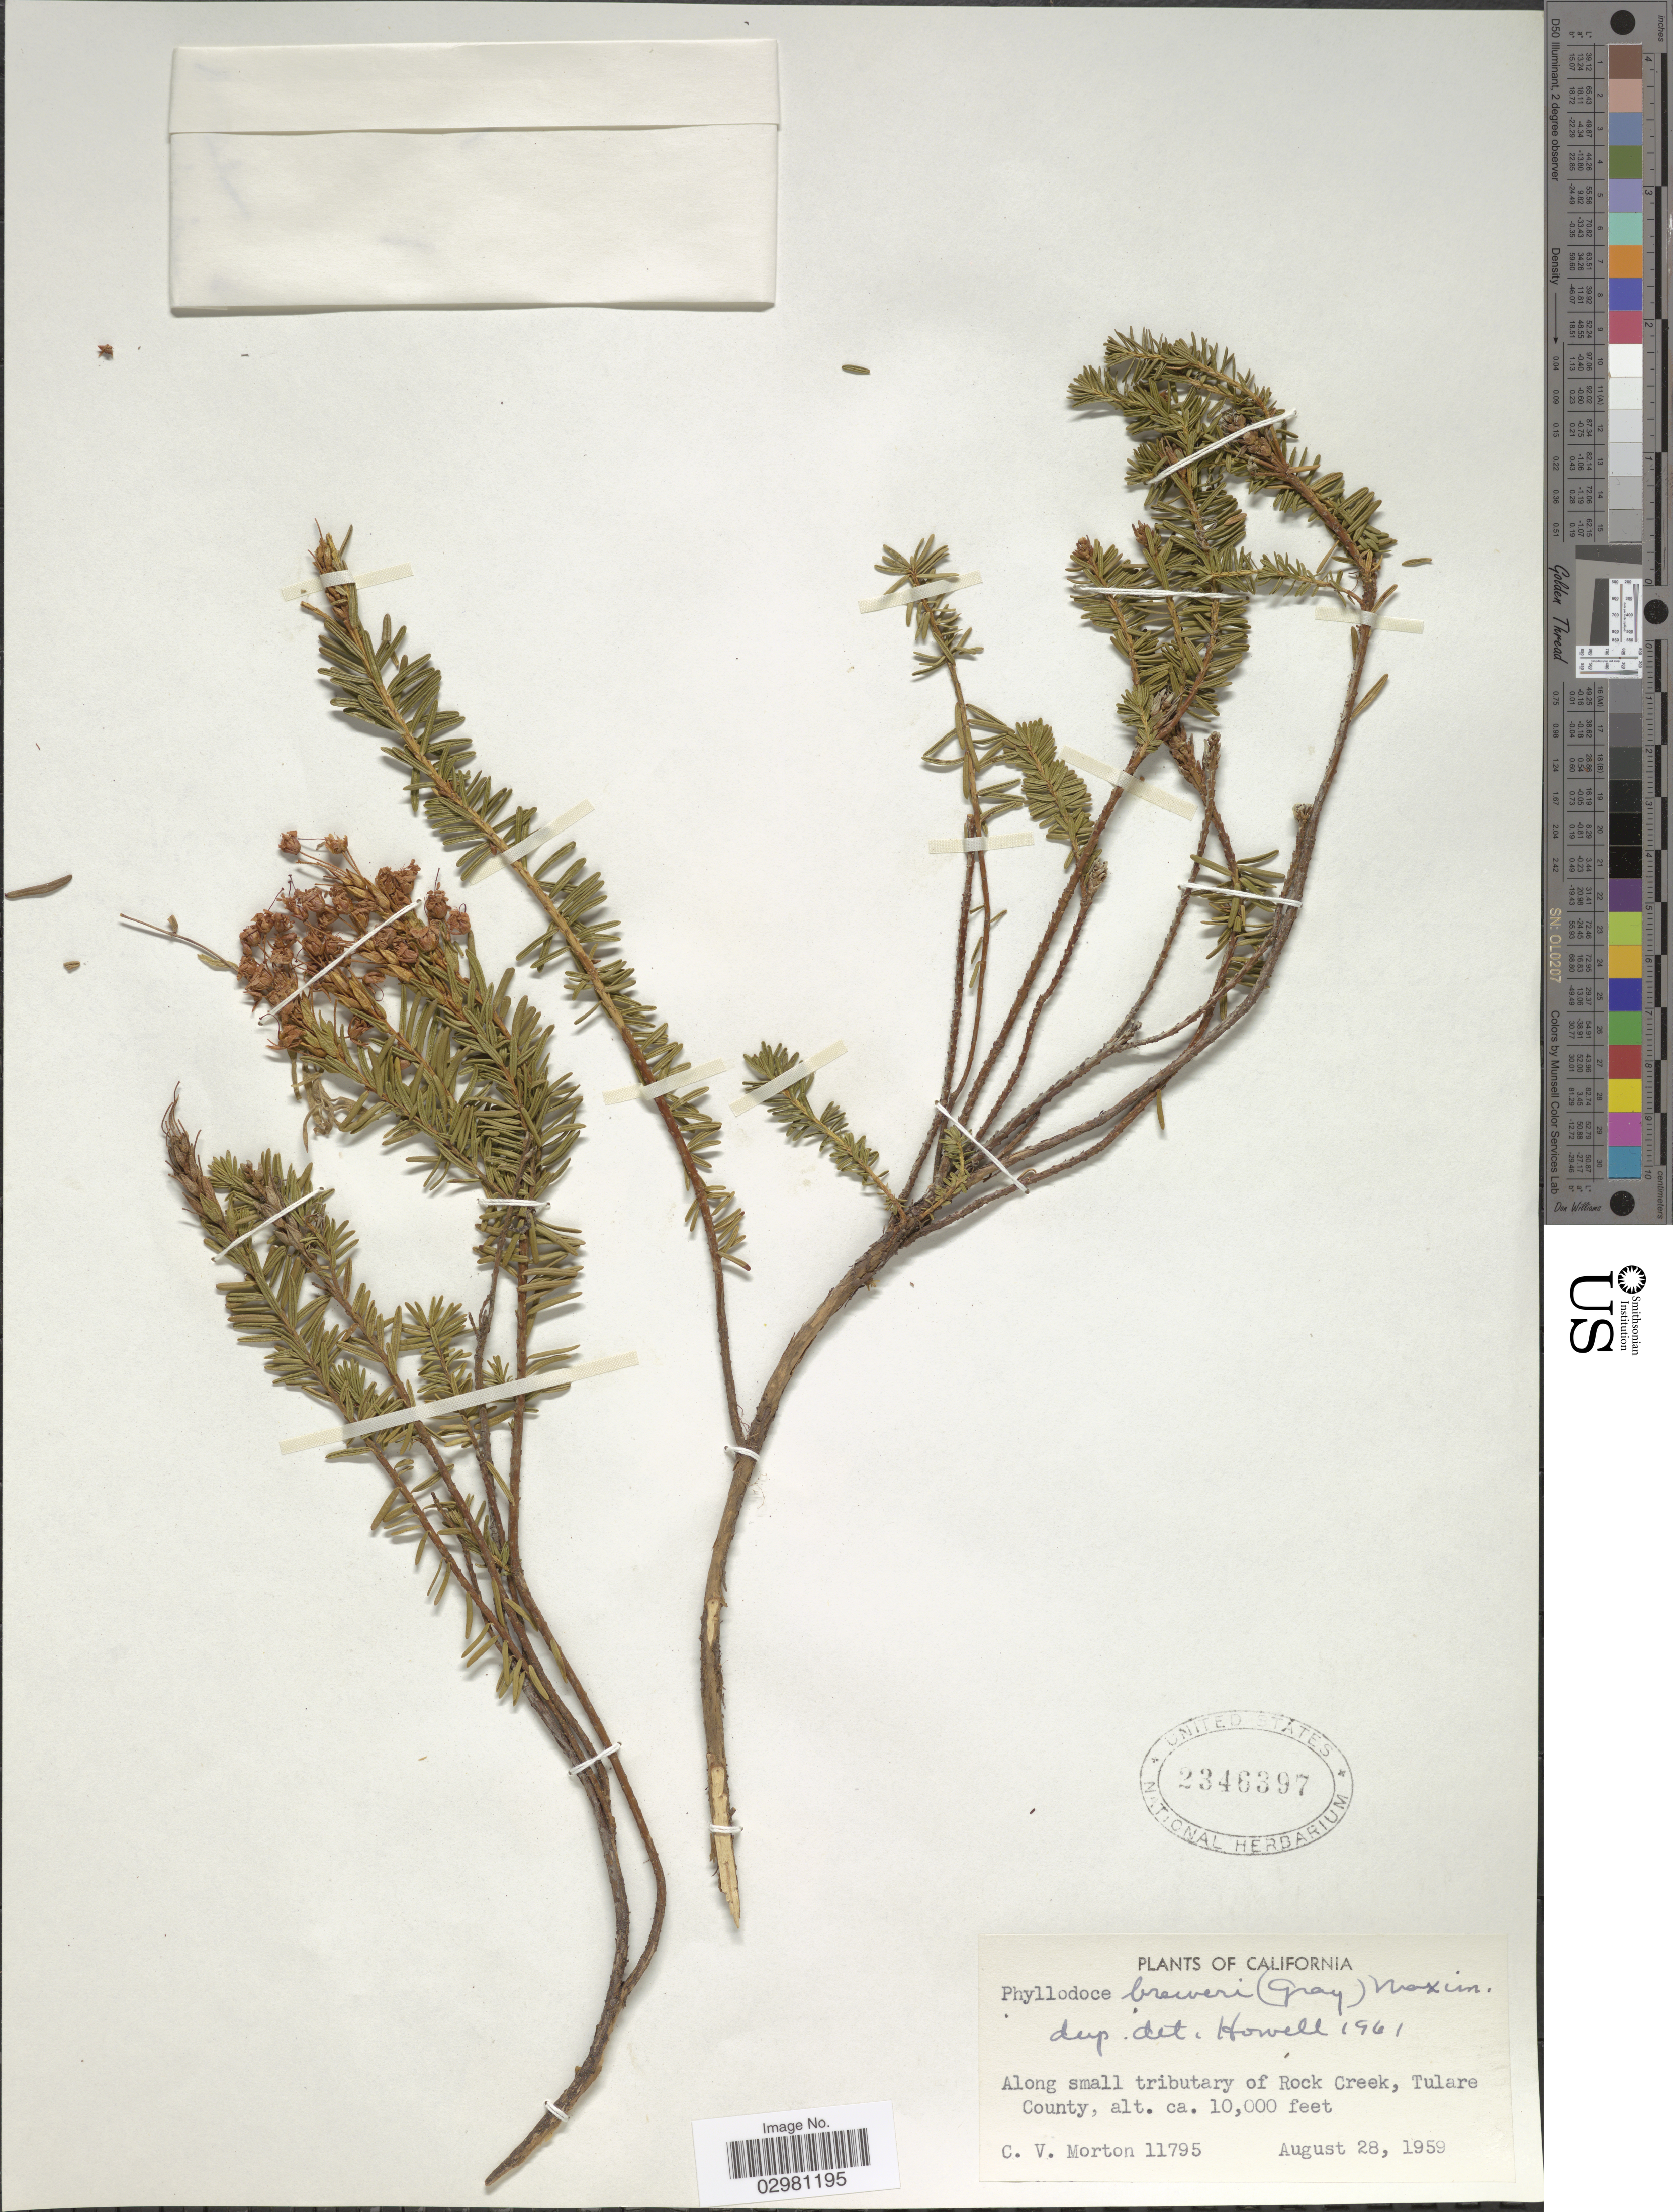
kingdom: Plantae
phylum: Tracheophyta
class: Magnoliopsida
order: Ericales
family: Ericaceae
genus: Phyllodoce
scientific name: Phyllodoce breweri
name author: (A. Gray) A. Heller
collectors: C. V. Morton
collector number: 11795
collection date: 1959-08-28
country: United States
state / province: California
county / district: Tulare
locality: Along small tributary of Rock Creek, Tulare County.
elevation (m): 3048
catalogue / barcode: US 2346397